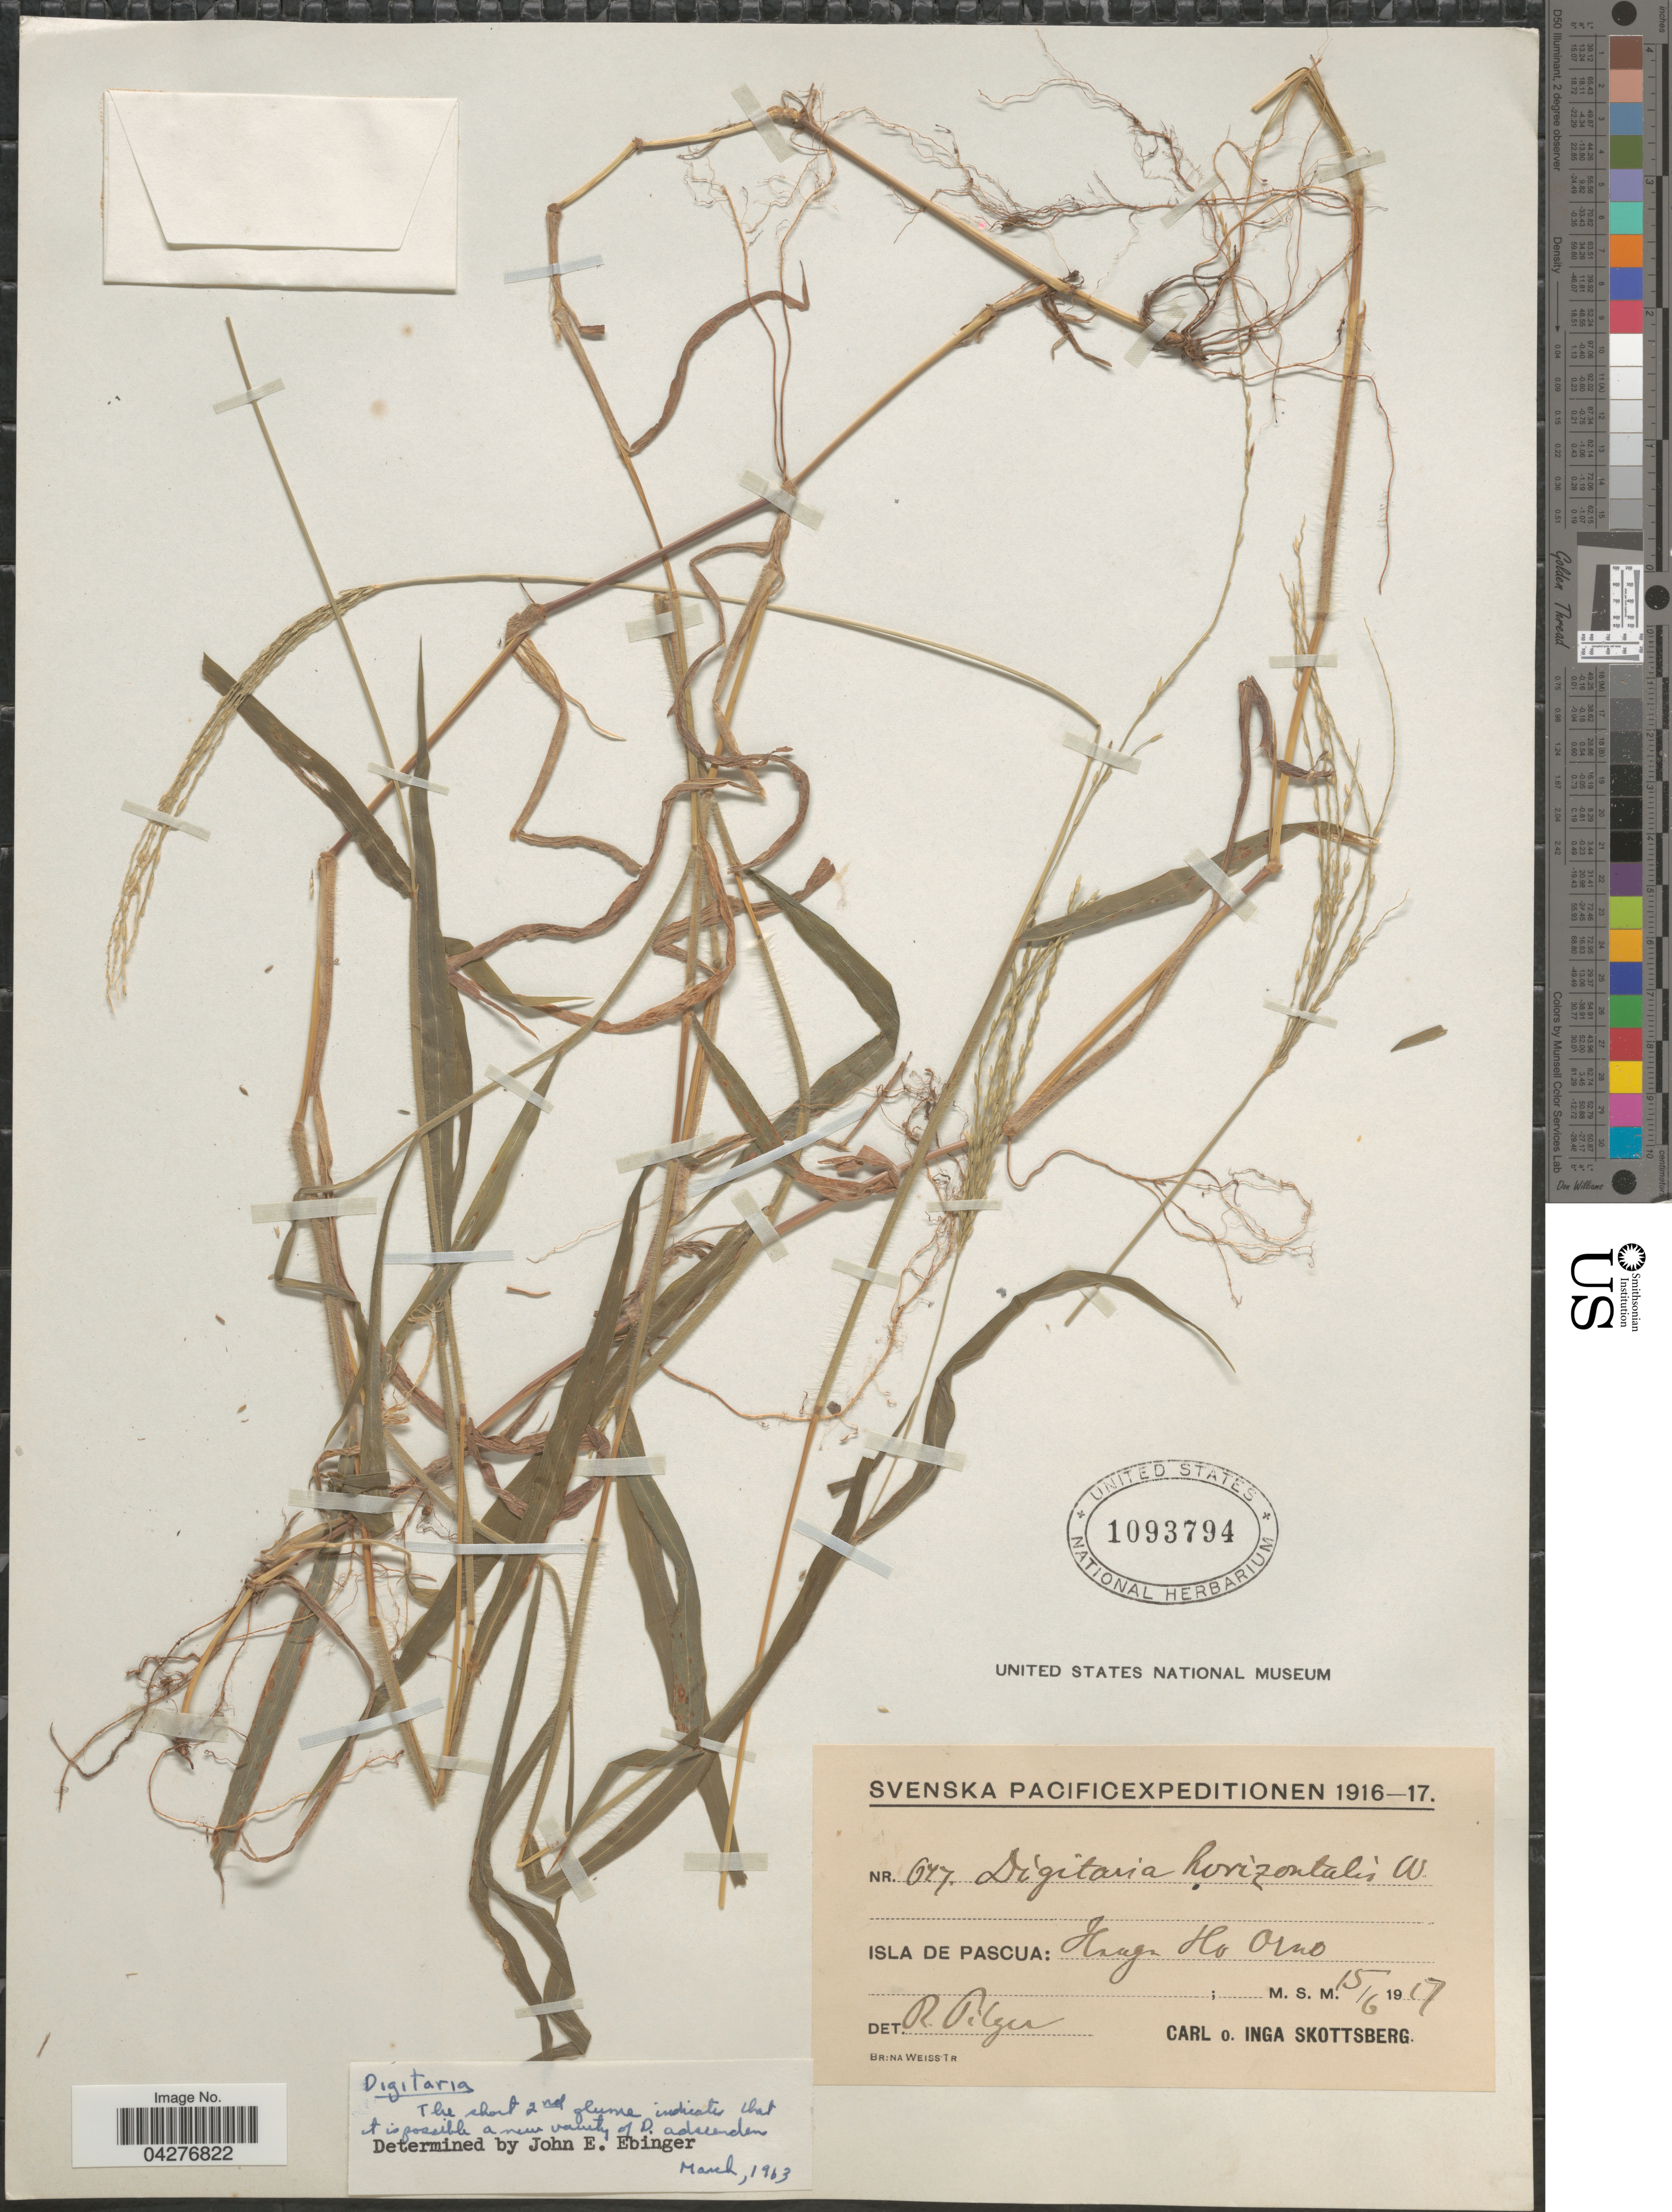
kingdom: Plantae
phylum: Tracheophyta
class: Liliopsida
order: Poales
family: Poaceae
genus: Digitaria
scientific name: Digitaria horizontalis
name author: Willd.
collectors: C. Skottsberg & I. Skottsberg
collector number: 647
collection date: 1917-06-15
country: Chile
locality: Svenska Pacific expeditionen 1916-17. Isla de Pascua: Hanga Ho Orno.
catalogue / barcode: US 1093794